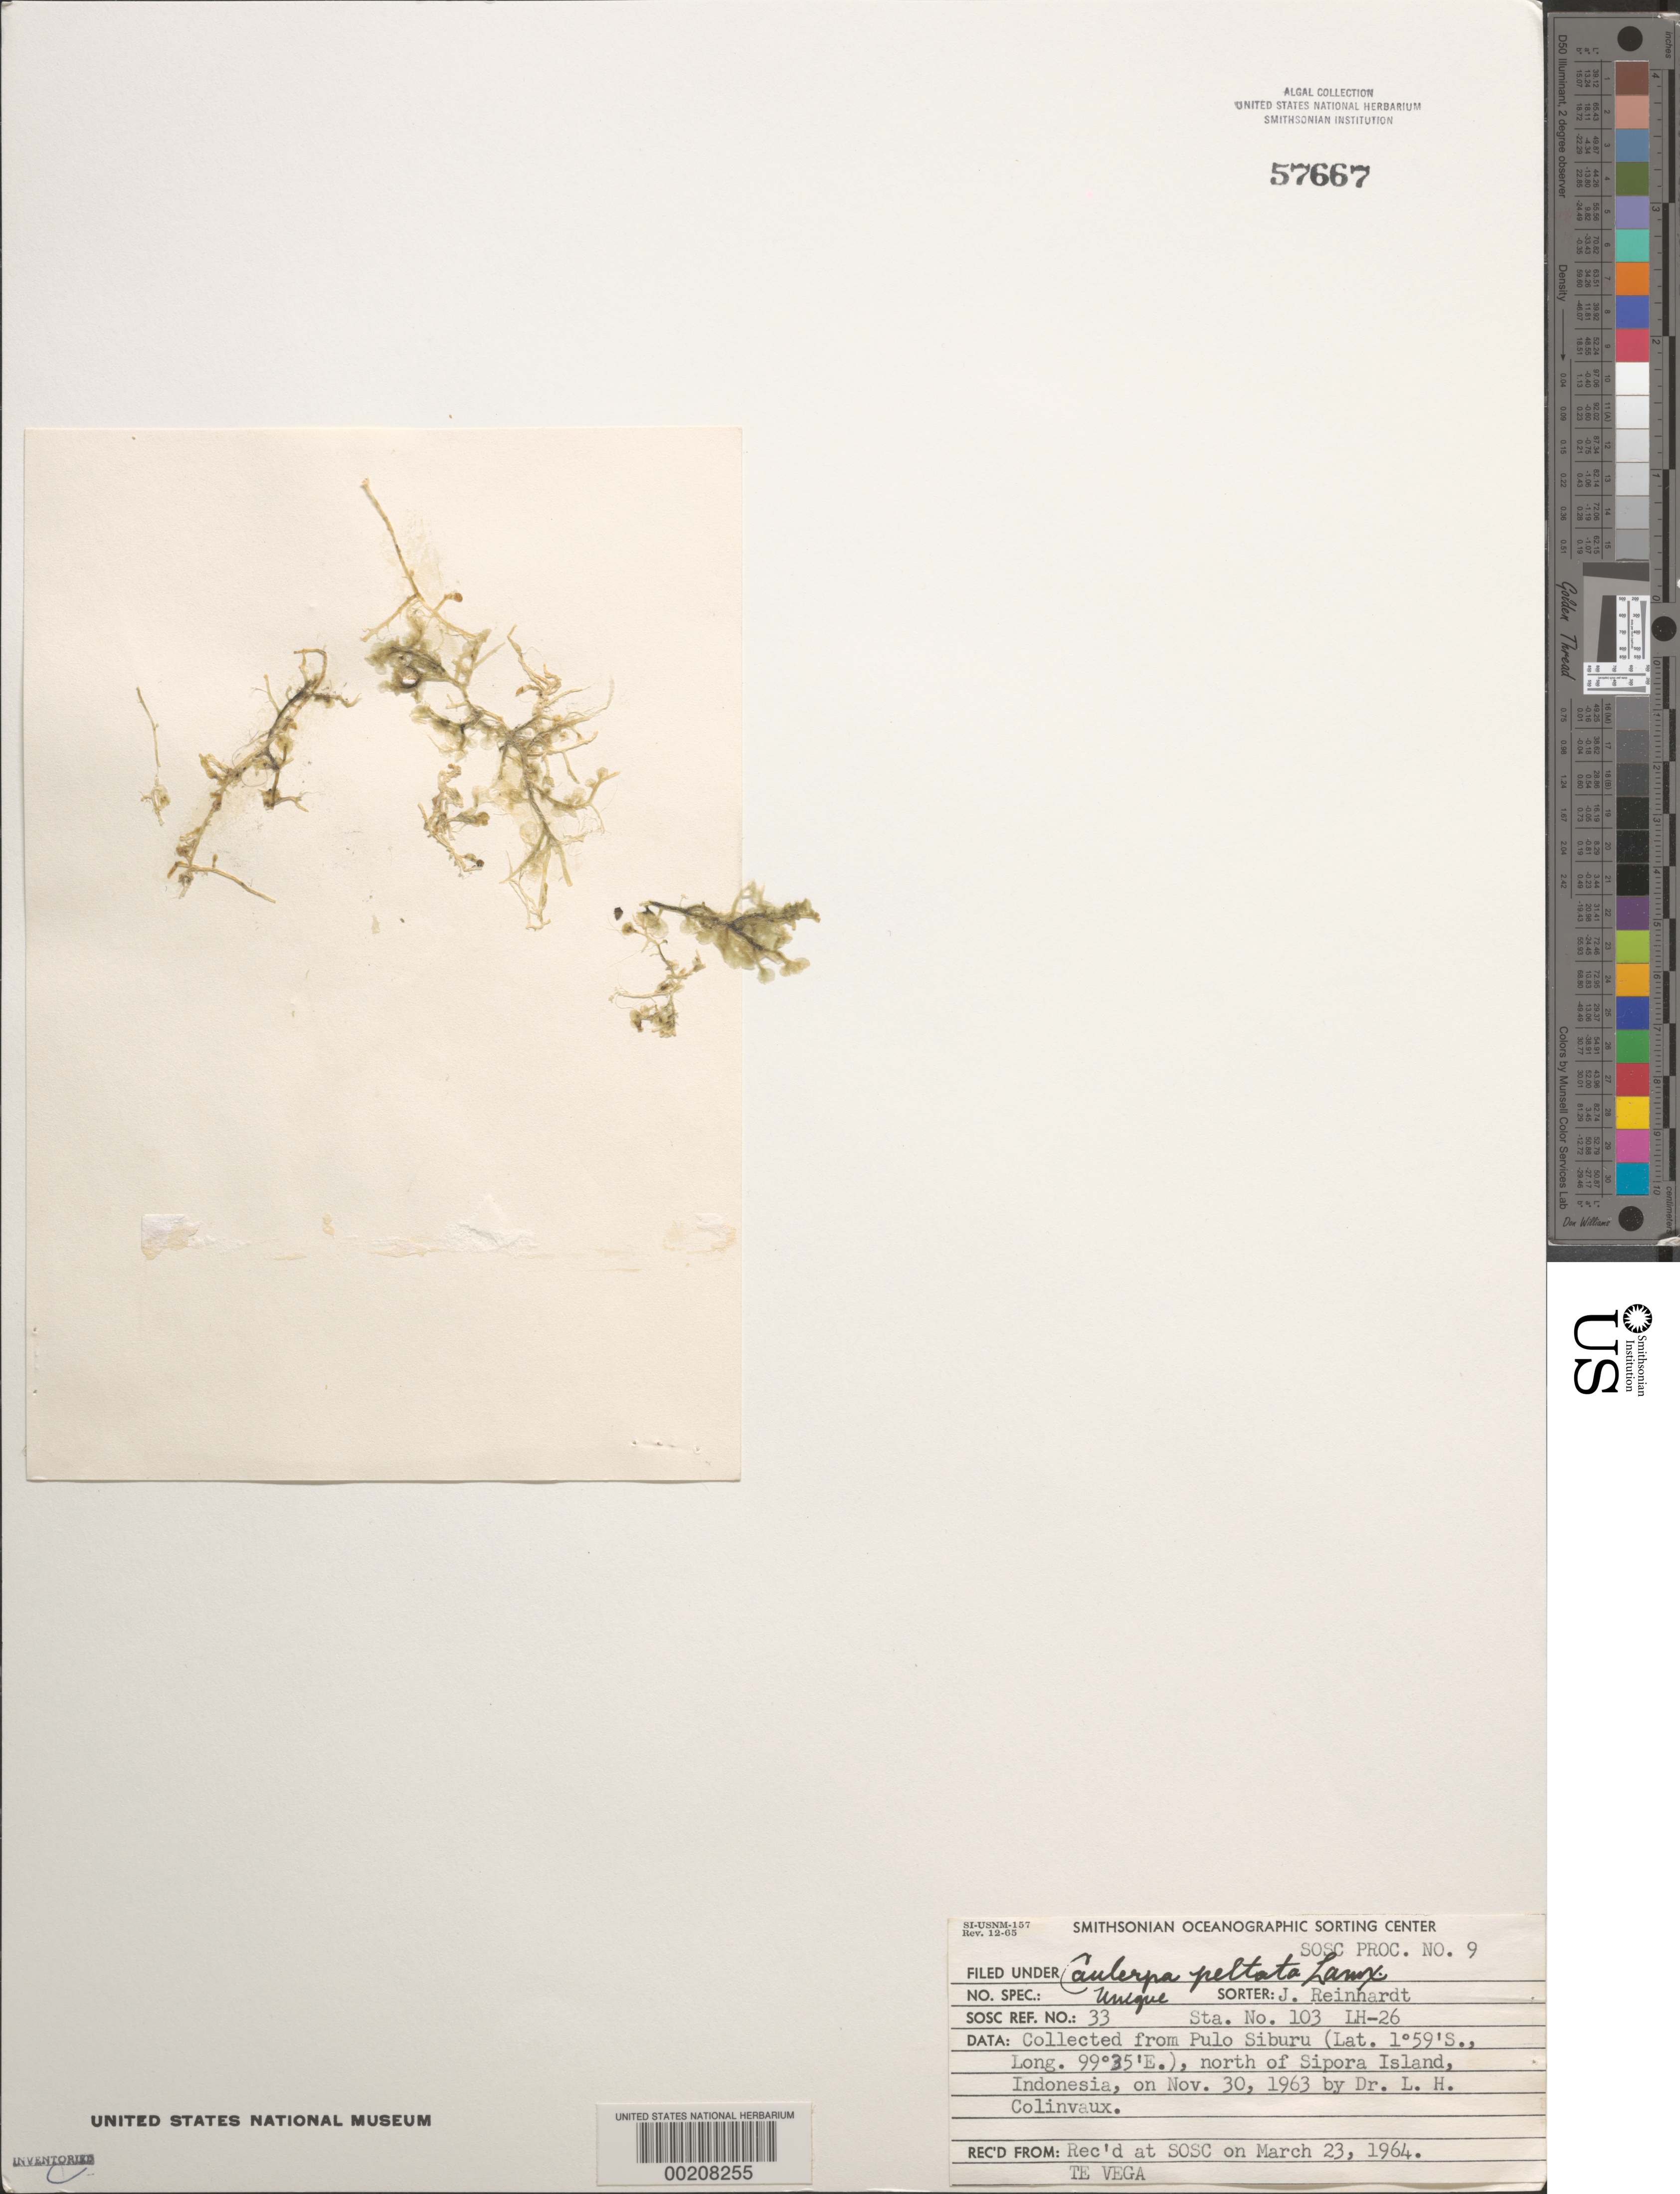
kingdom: Plantae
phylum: Chlorophyta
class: Ulvophyceae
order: Cladophorales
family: Cladophoraceae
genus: Cladophora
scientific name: Cladophora glomerata var. crassior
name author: (C. Agardh) C. Hoek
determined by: Algae name updating Project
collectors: L. Hillis-Colinvaux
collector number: LH-26 & Station 103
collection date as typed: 30 Nov 1963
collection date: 1963-11-30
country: Indonesia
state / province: Sumatra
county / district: Sumatera Barat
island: Pulo Siburu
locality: North of Sipora Island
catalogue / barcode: US 57667